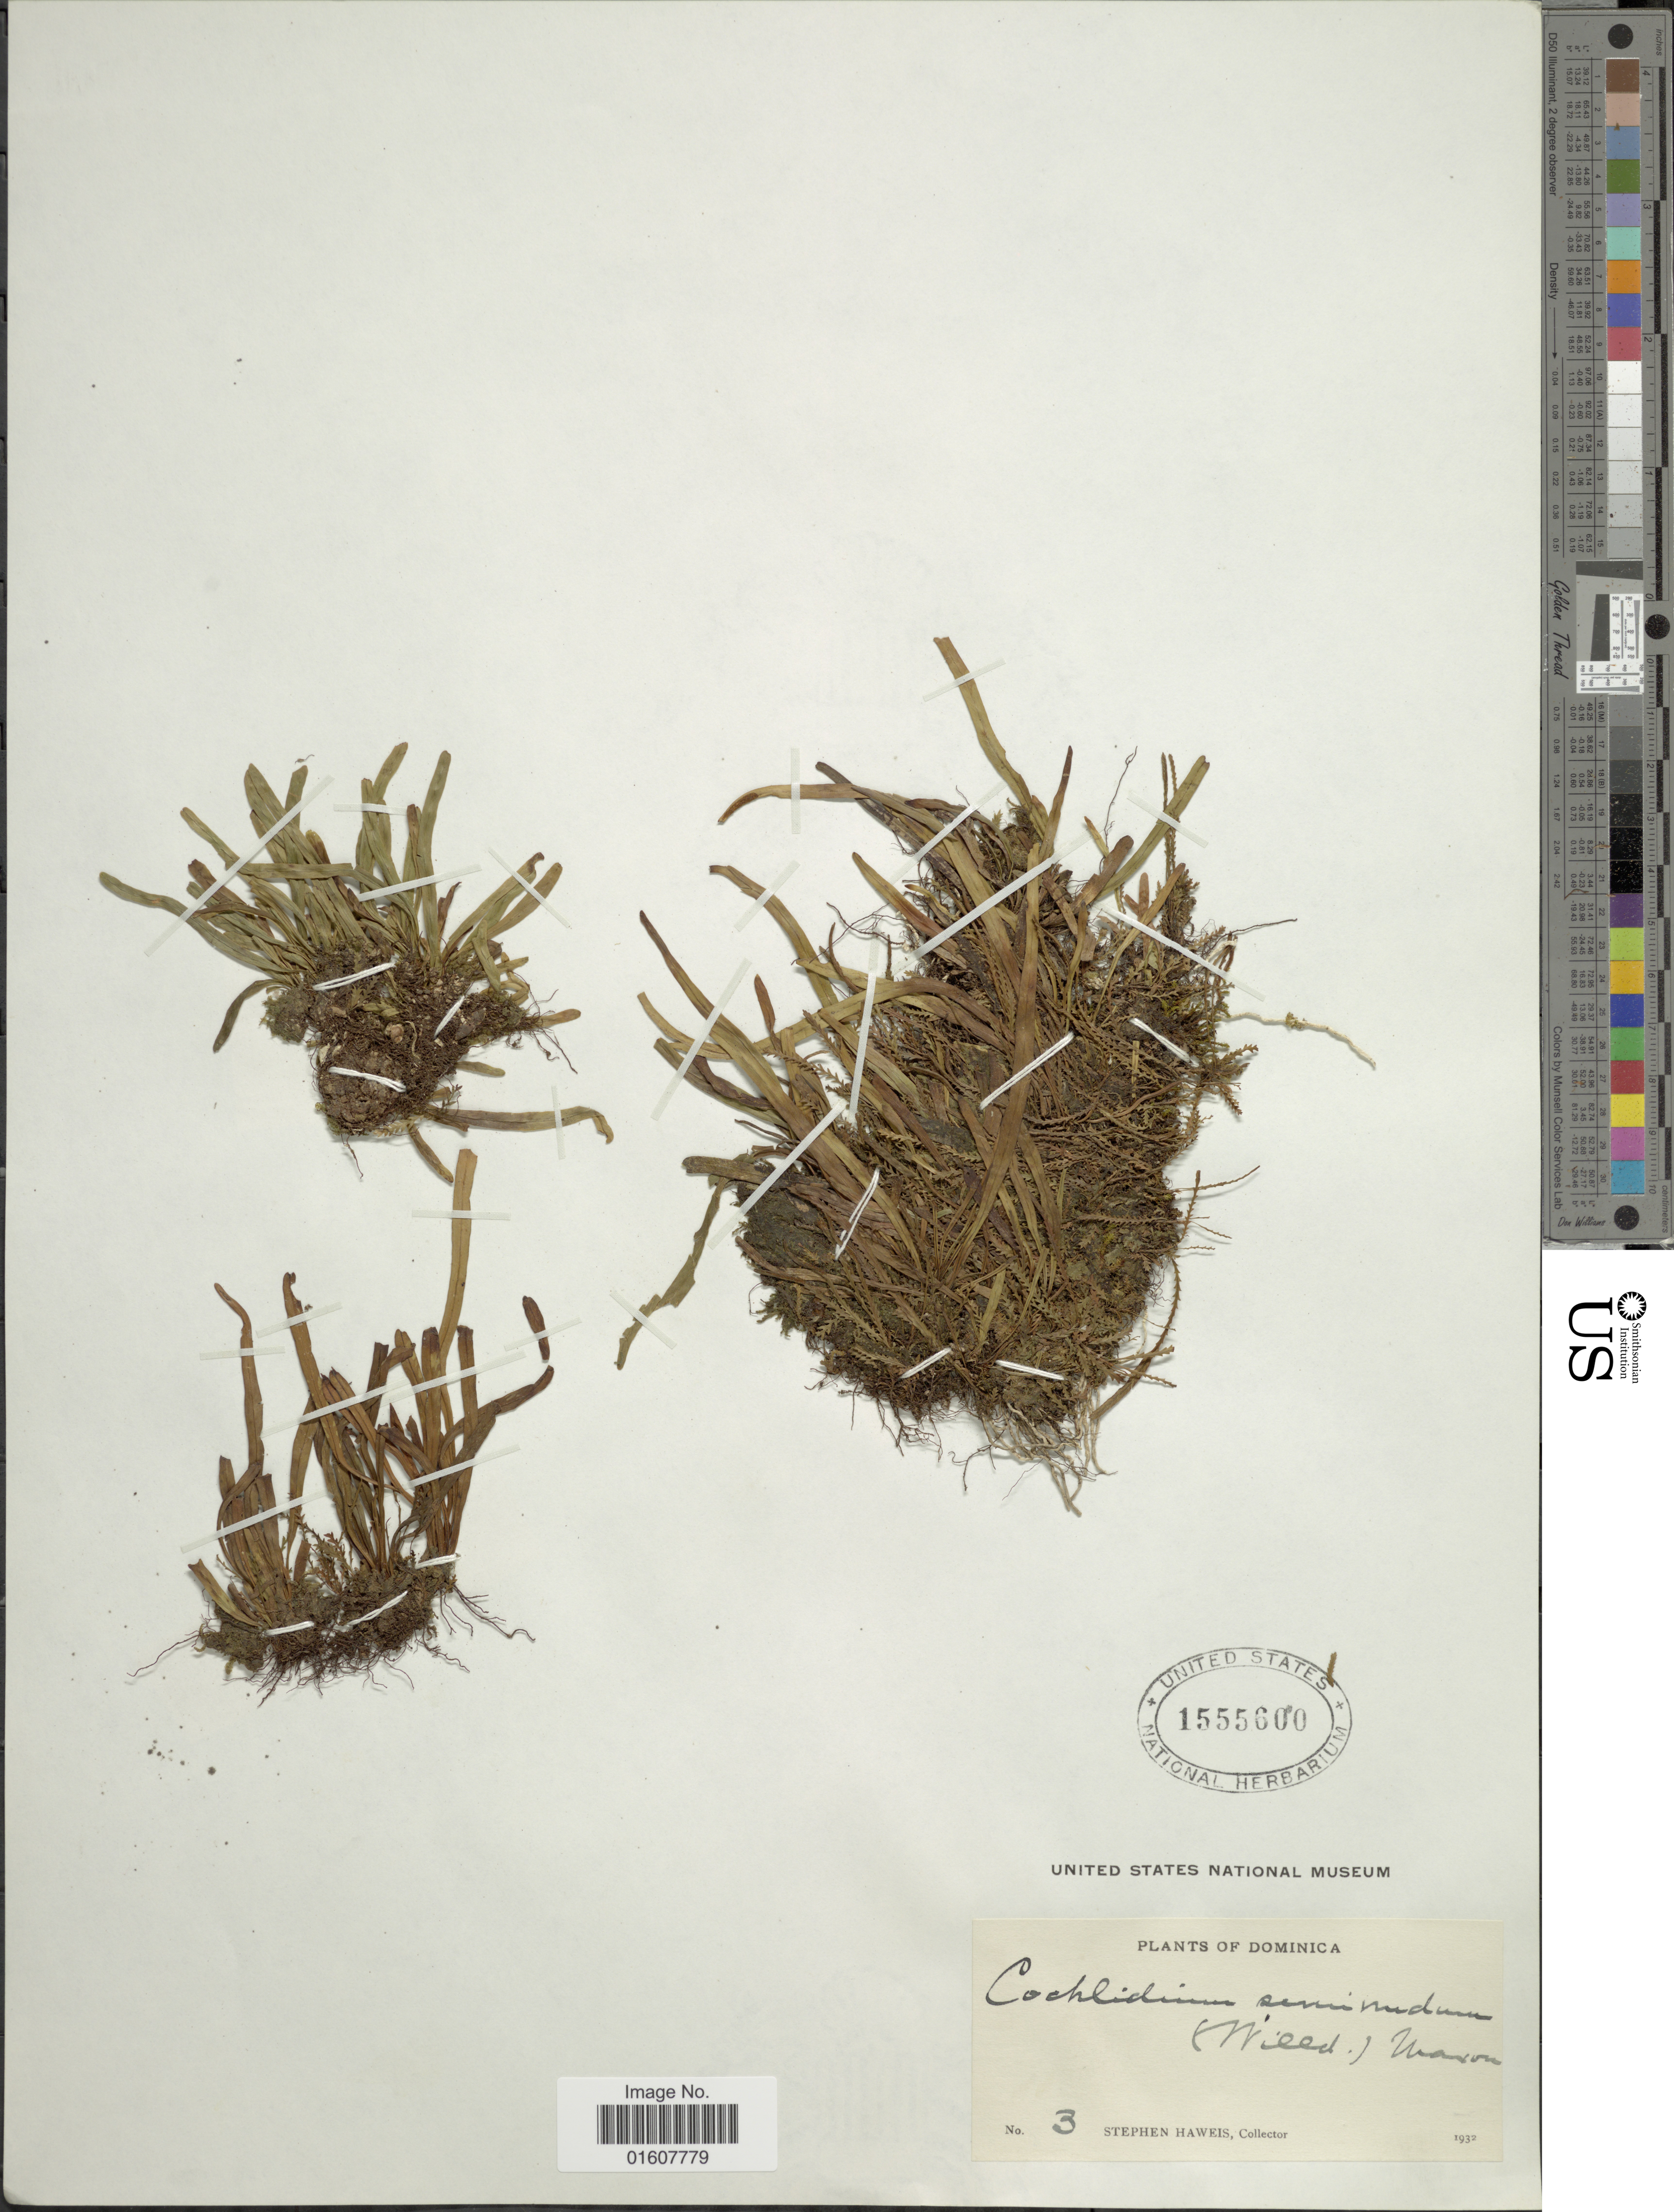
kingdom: Plantae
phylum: Tracheophyta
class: Polypodiopsida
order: Polypodiales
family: Polypodiaceae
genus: Cochlidium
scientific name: Cochlidium seminudum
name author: (Willd.) Maxon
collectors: S. Haweis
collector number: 3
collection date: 1932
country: Dominica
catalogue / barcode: US 1555600